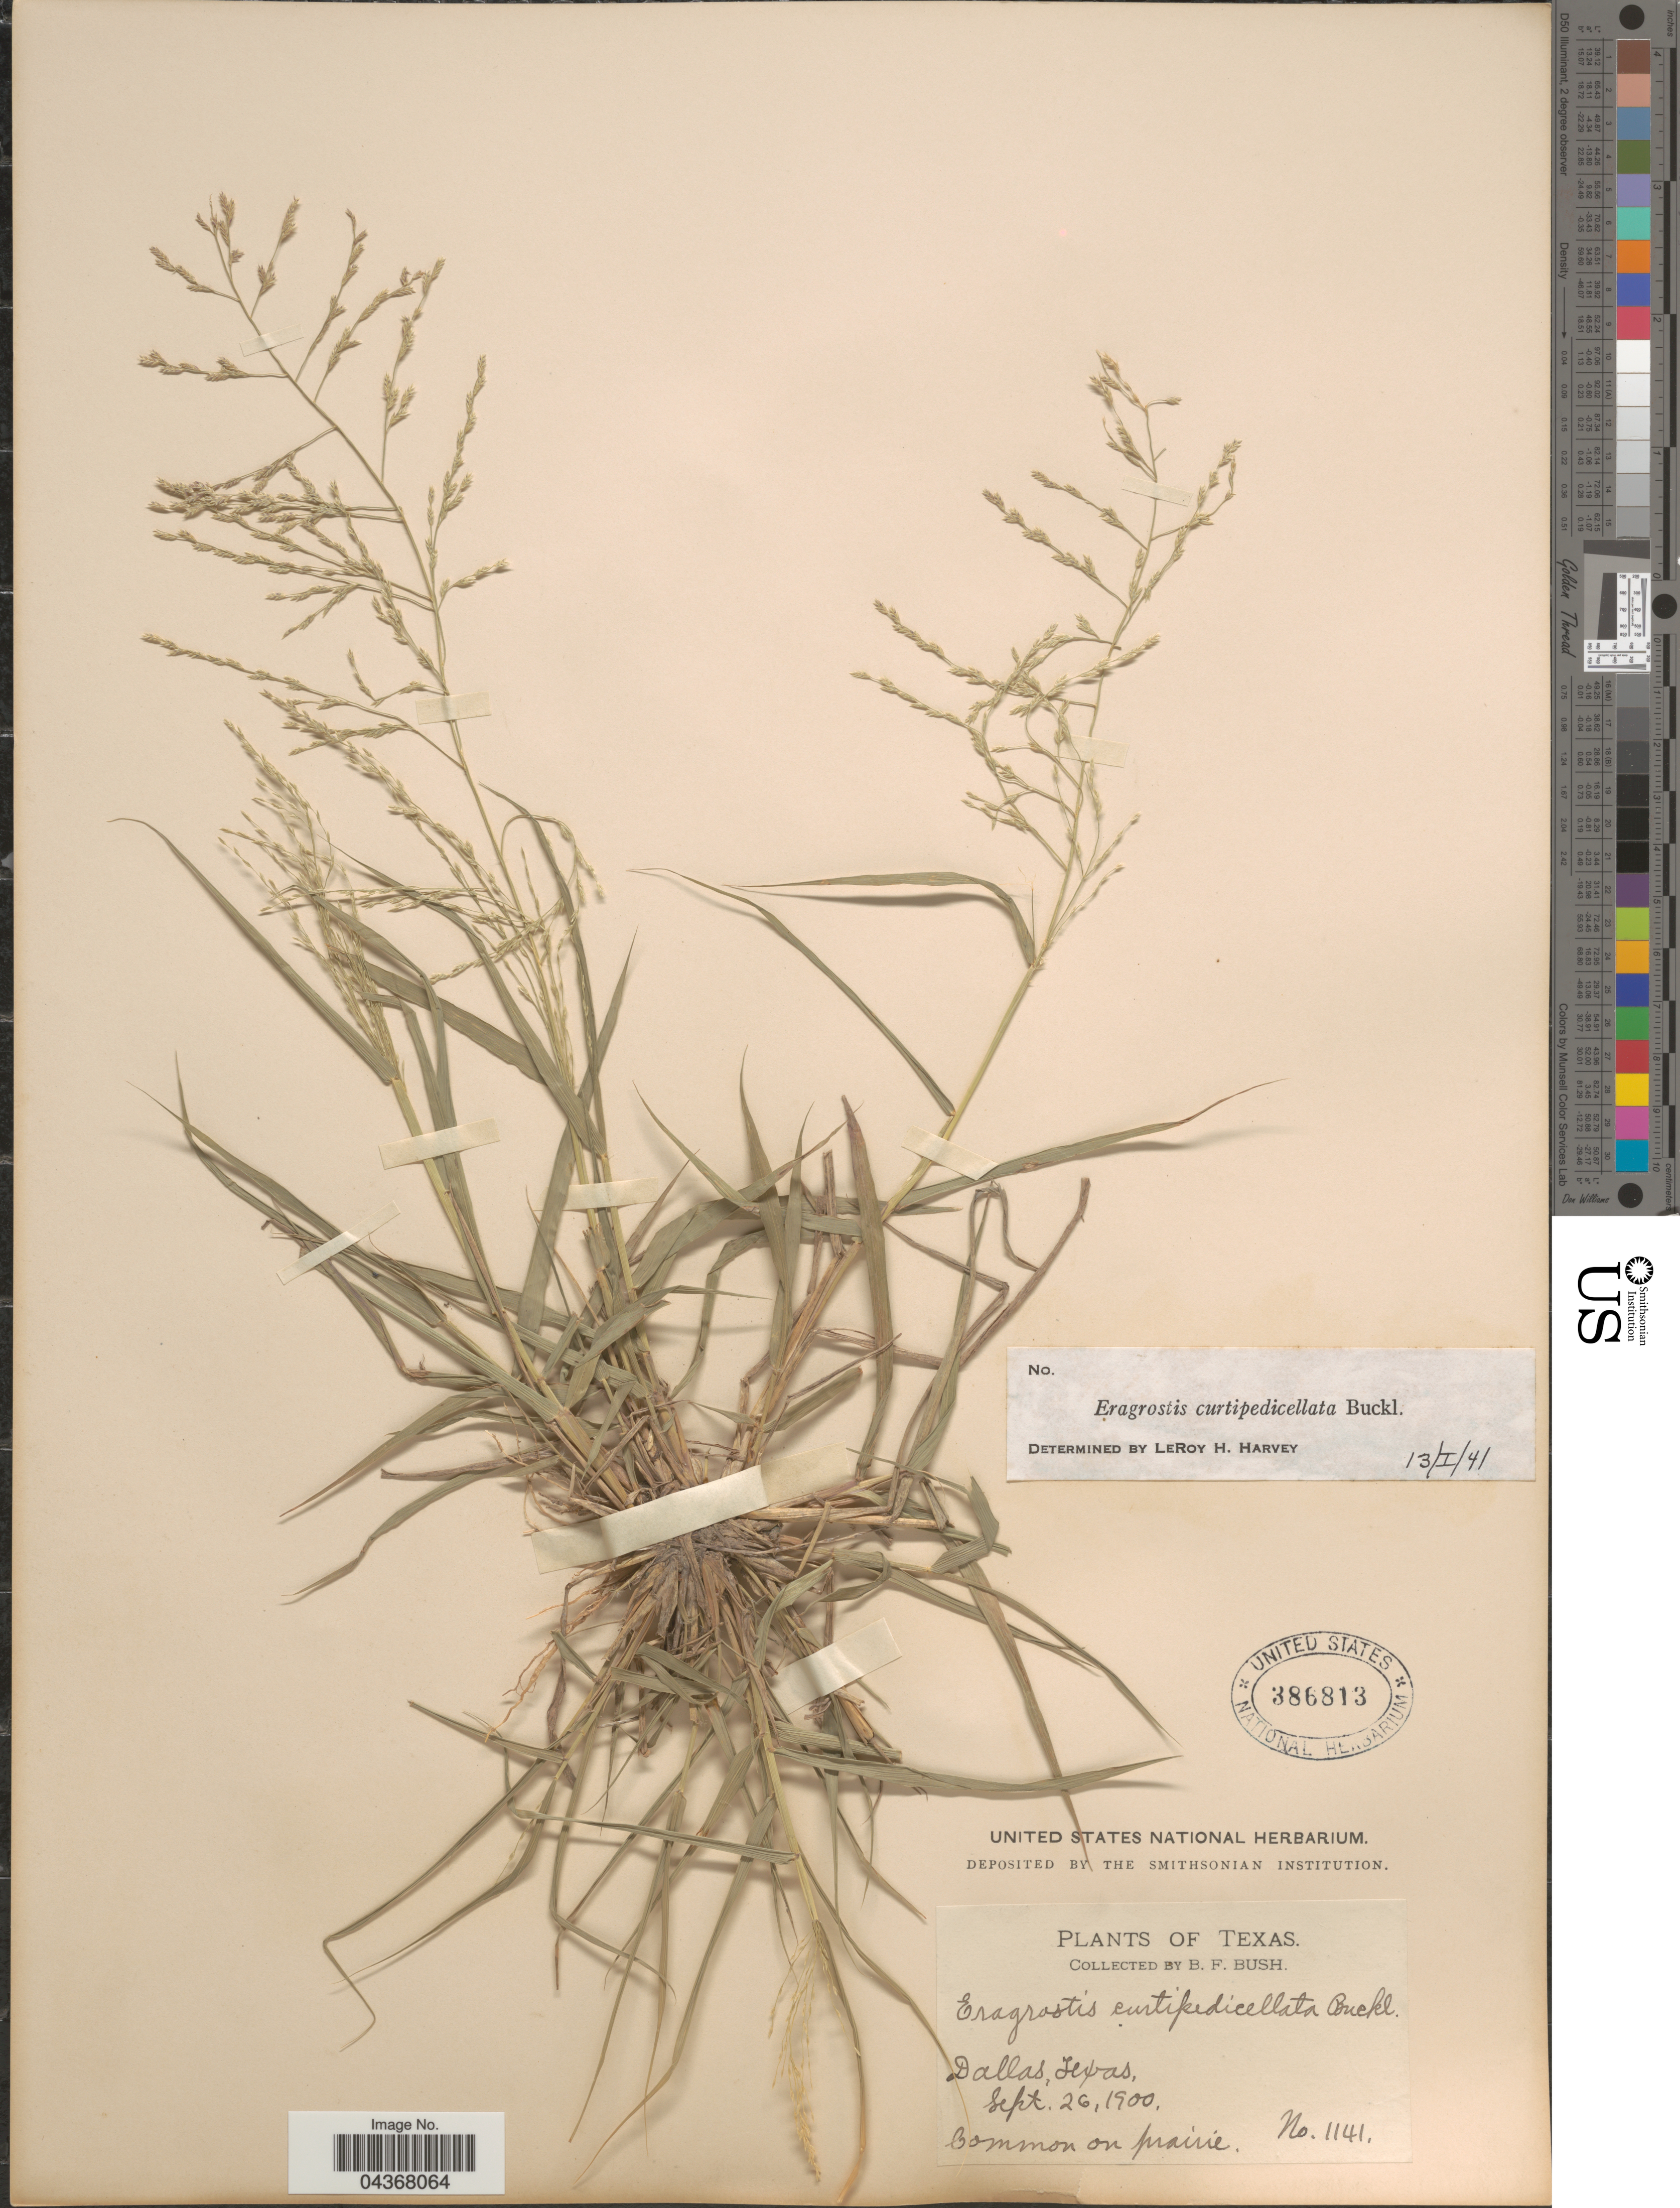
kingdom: Plantae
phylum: Tracheophyta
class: Liliopsida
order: Poales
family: Poaceae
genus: Eragrostis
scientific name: Eragrostis curtipedicellata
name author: Buckley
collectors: B. F. Bush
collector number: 1141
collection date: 1900-09-26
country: United States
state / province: Texas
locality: Dallas.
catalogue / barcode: US 386813